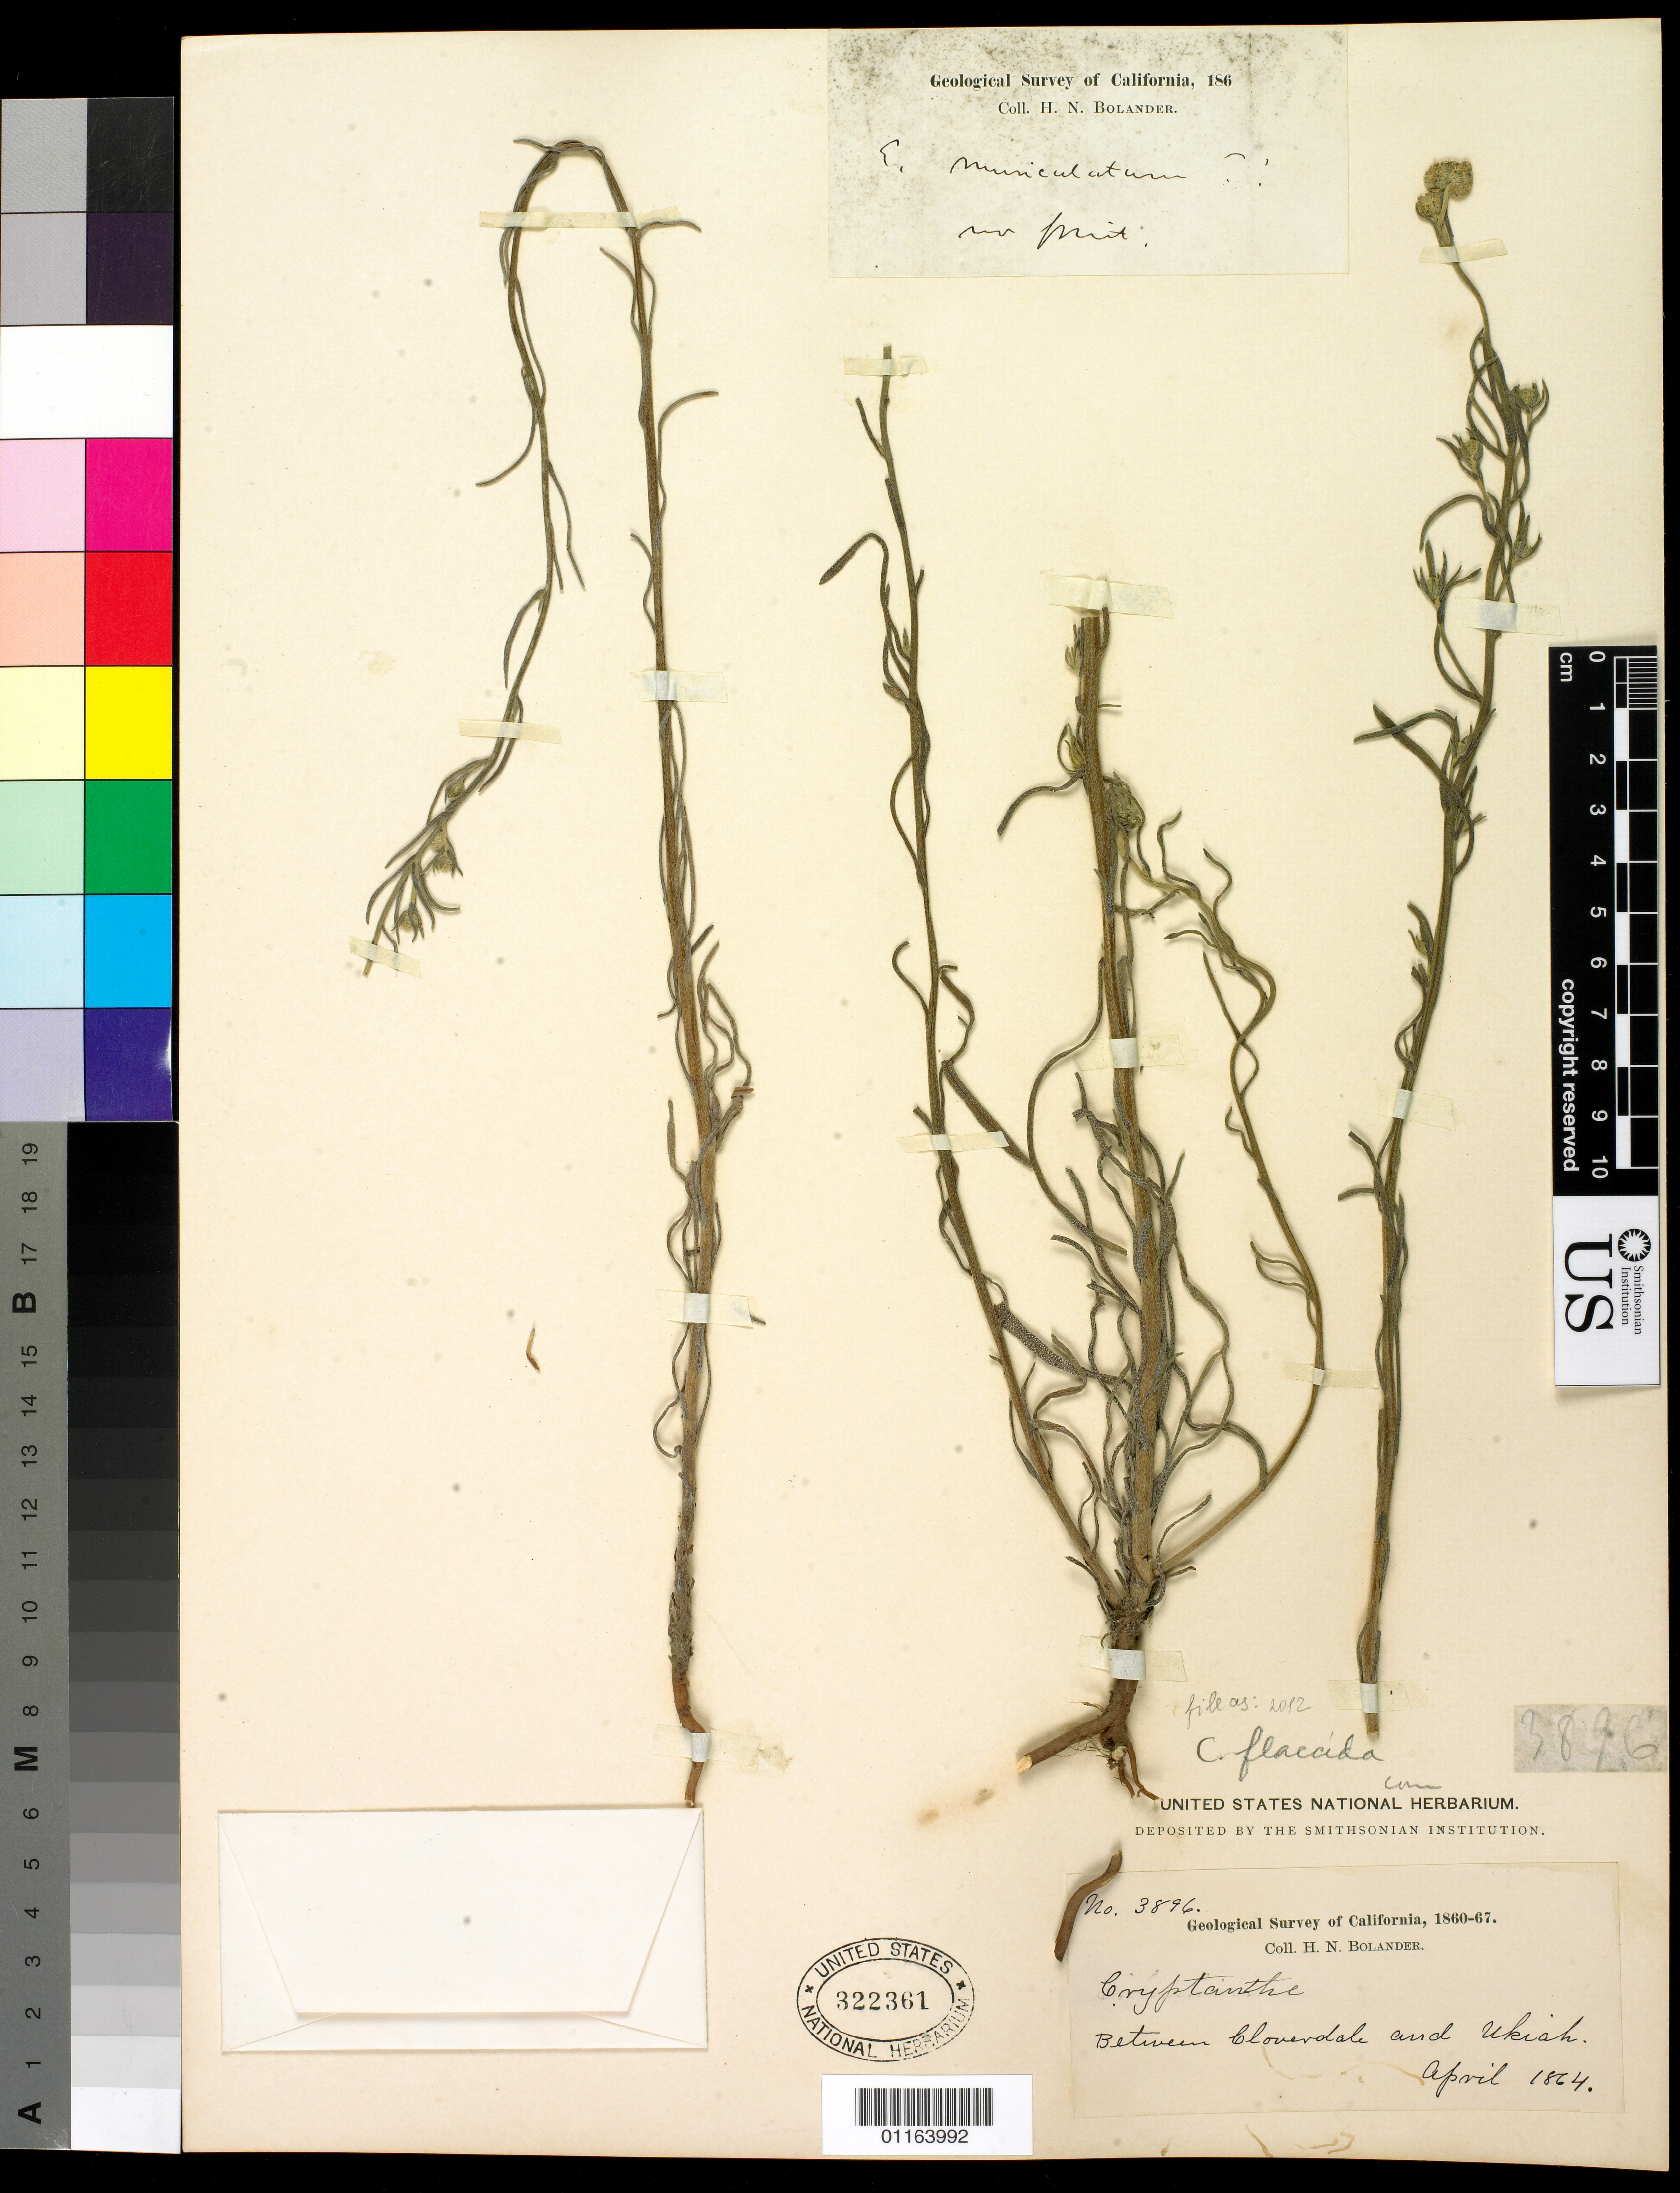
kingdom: Plantae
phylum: Tracheophyta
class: Magnoliopsida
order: Boraginales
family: Boraginaceae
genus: Cryptantha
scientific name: Cryptantha flaccida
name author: (Douglas ex Lehm.) Greene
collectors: H. Bolander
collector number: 3896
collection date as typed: Apr 1864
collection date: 1864-04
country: United States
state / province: California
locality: Between Cloverdale and Ukiah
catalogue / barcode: US 322361